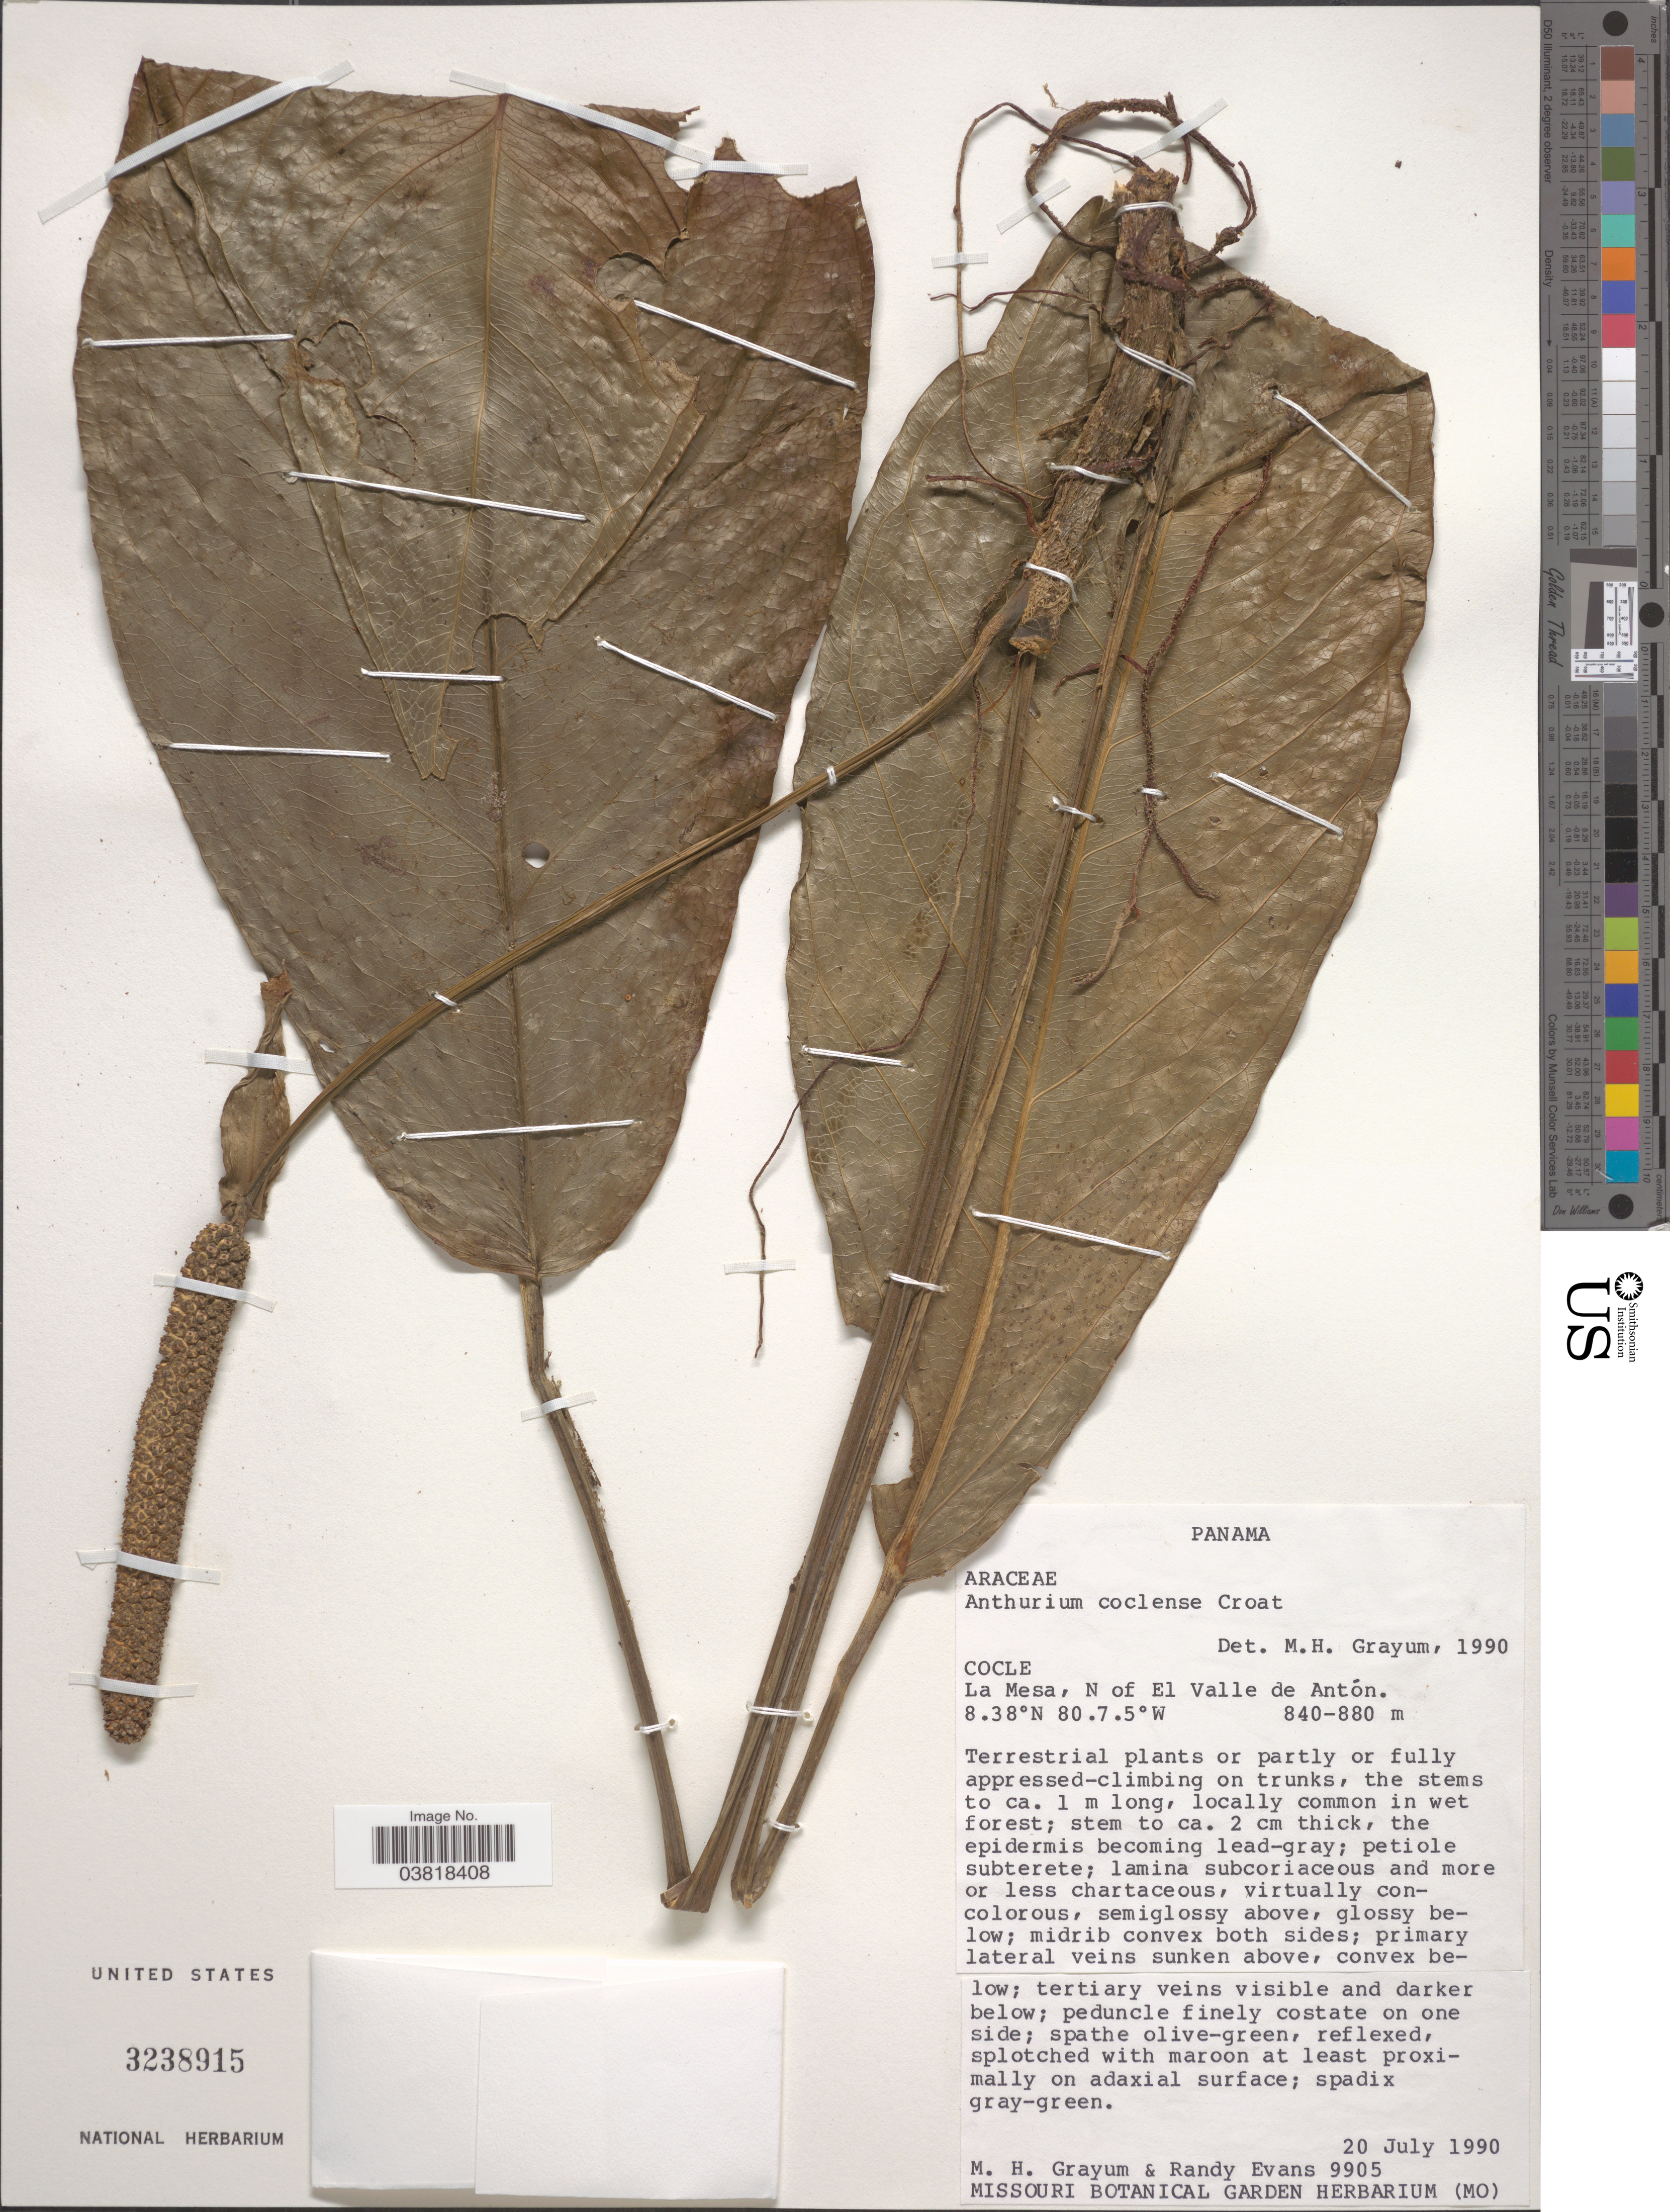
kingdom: Plantae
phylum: Tracheophyta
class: Liliopsida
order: Alismatales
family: Araceae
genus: Anthurium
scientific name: Anthurium coclense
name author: Croat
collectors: M. H. Grayum & R. Evans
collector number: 9905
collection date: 1990-07-20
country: Panama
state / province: Cocle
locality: La Mesa, N of El Valle de Antón.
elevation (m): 840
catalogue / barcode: US 3238915